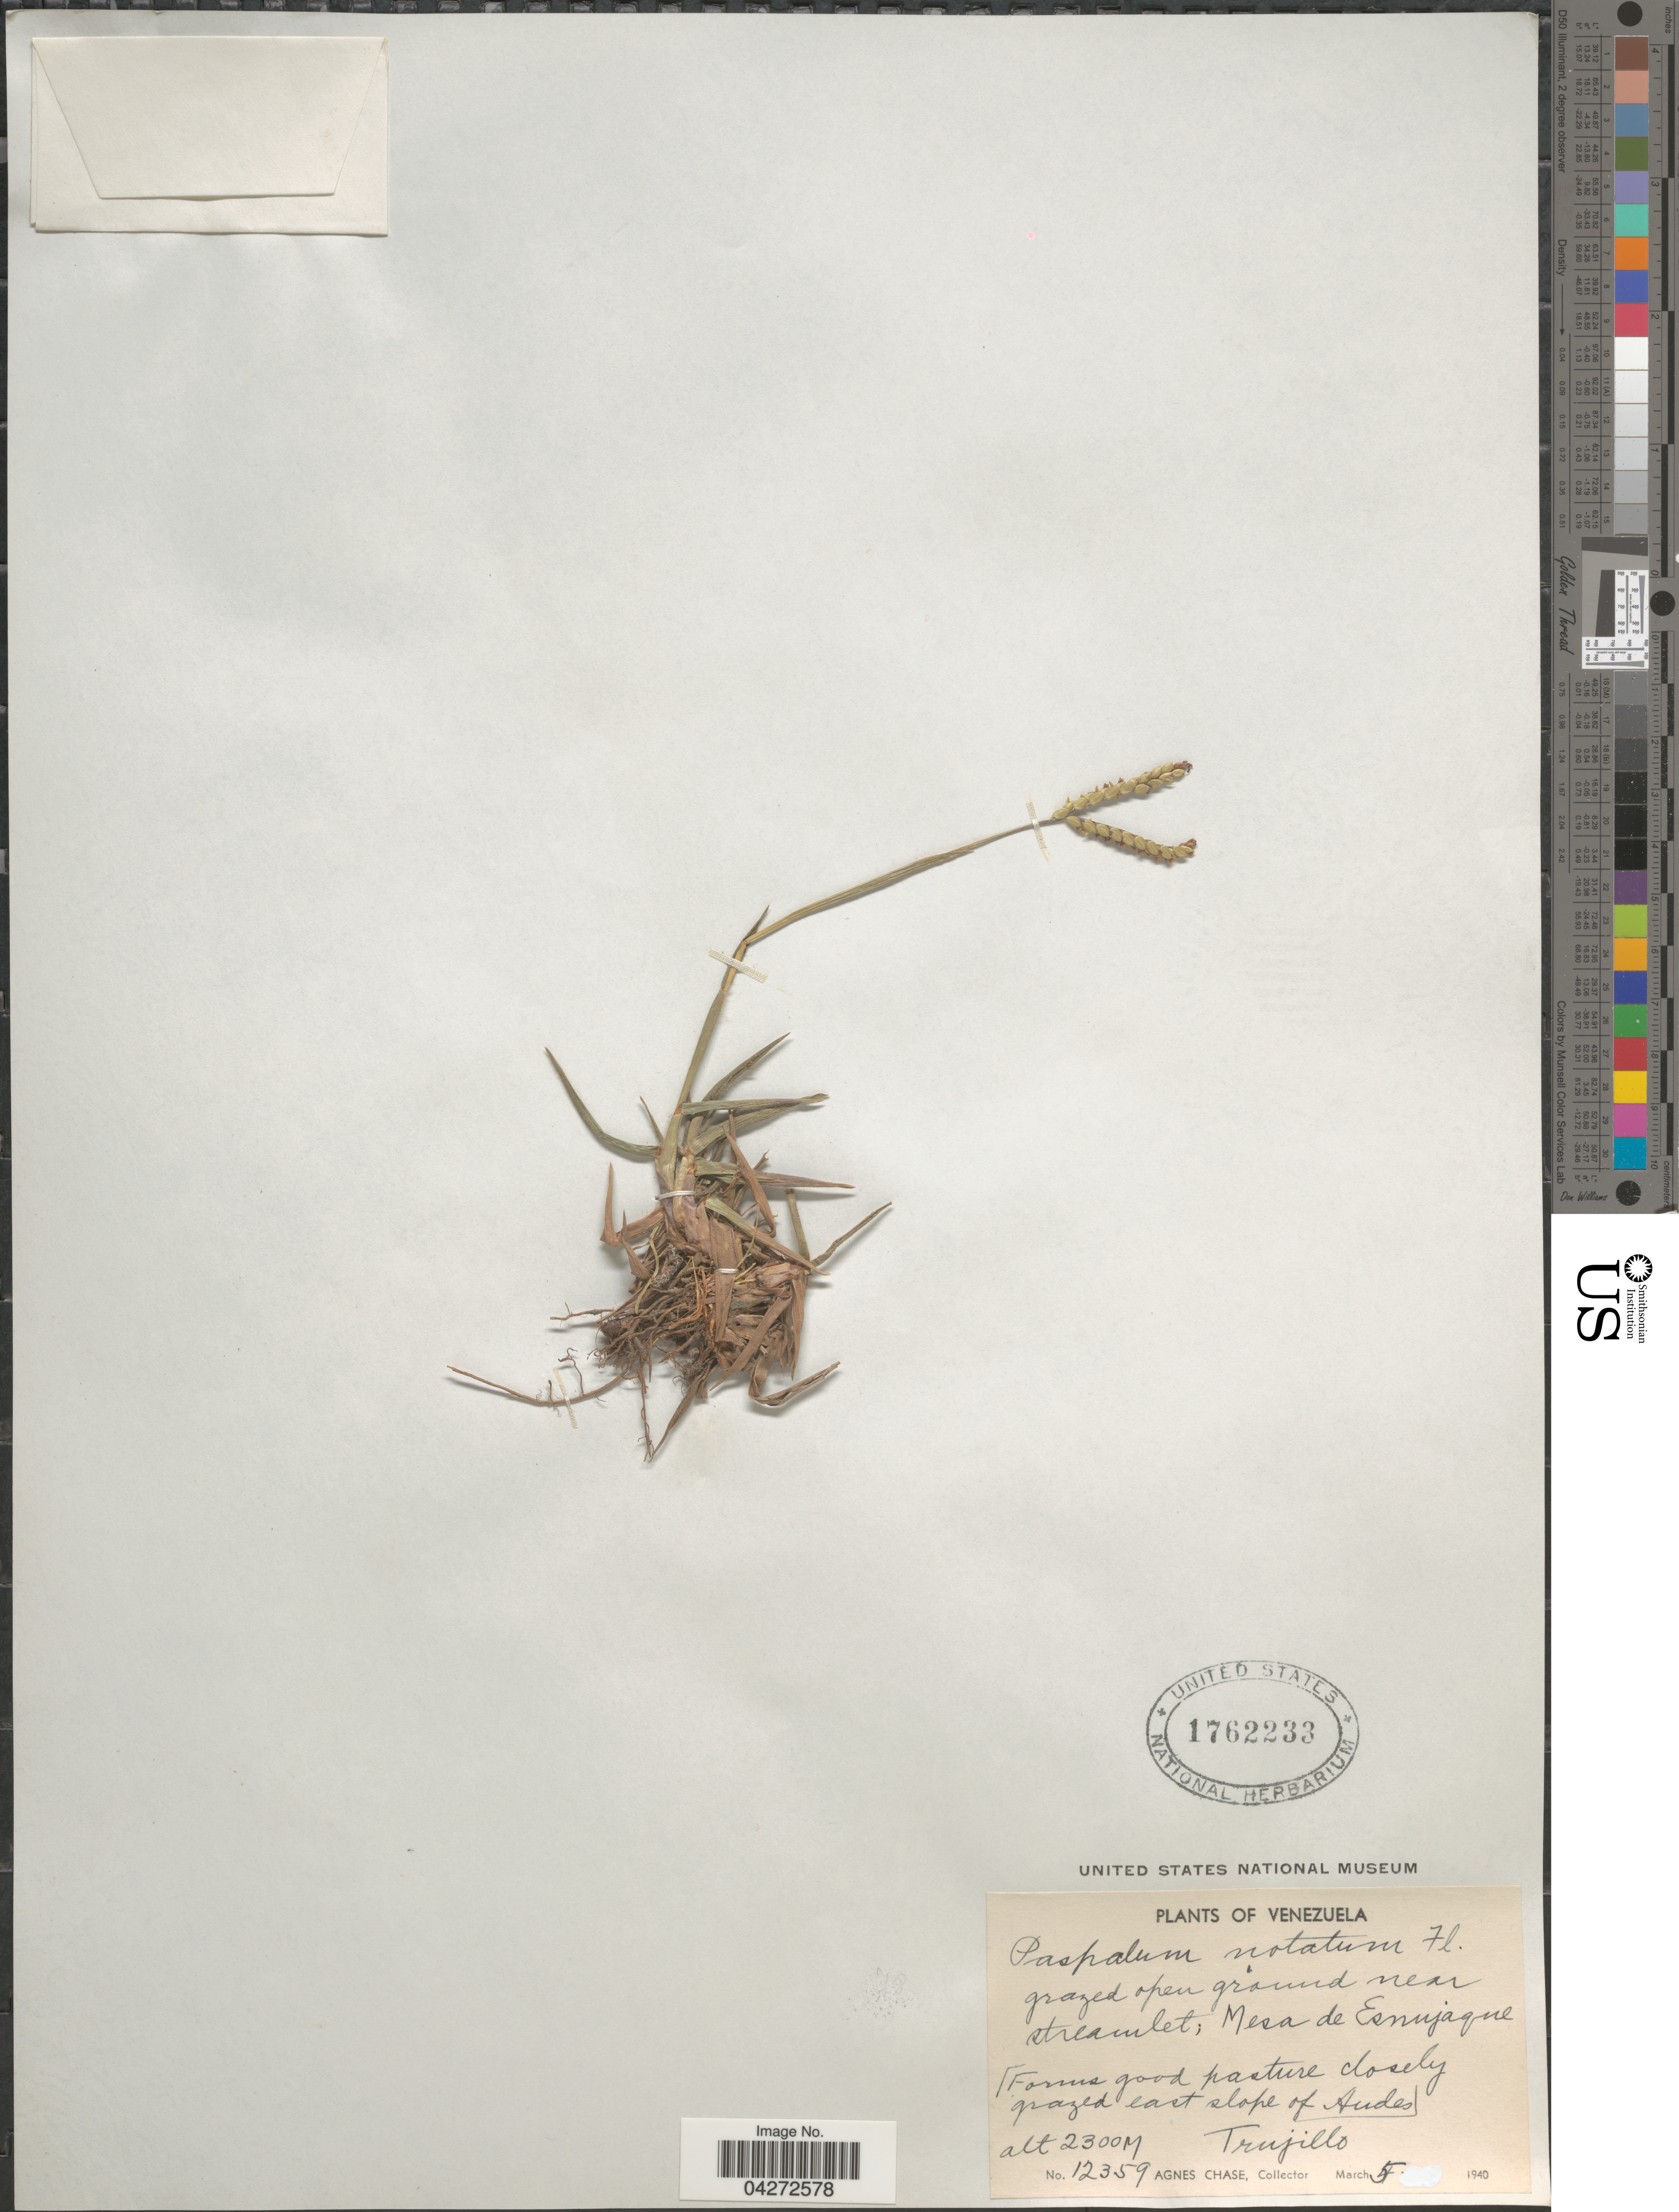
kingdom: Plantae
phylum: Tracheophyta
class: Liliopsida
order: Poales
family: Poaceae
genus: Paspalum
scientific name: Paspalum notatum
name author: Flüggé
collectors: A. Chase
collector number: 12359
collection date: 1940-03-05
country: Venezuela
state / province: Trujillo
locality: Grazed open ground near streamlet; Mesa de Esnujaque. [Forms good pasture closely grazed east slope of Andes].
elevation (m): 2300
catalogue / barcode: US 1762233